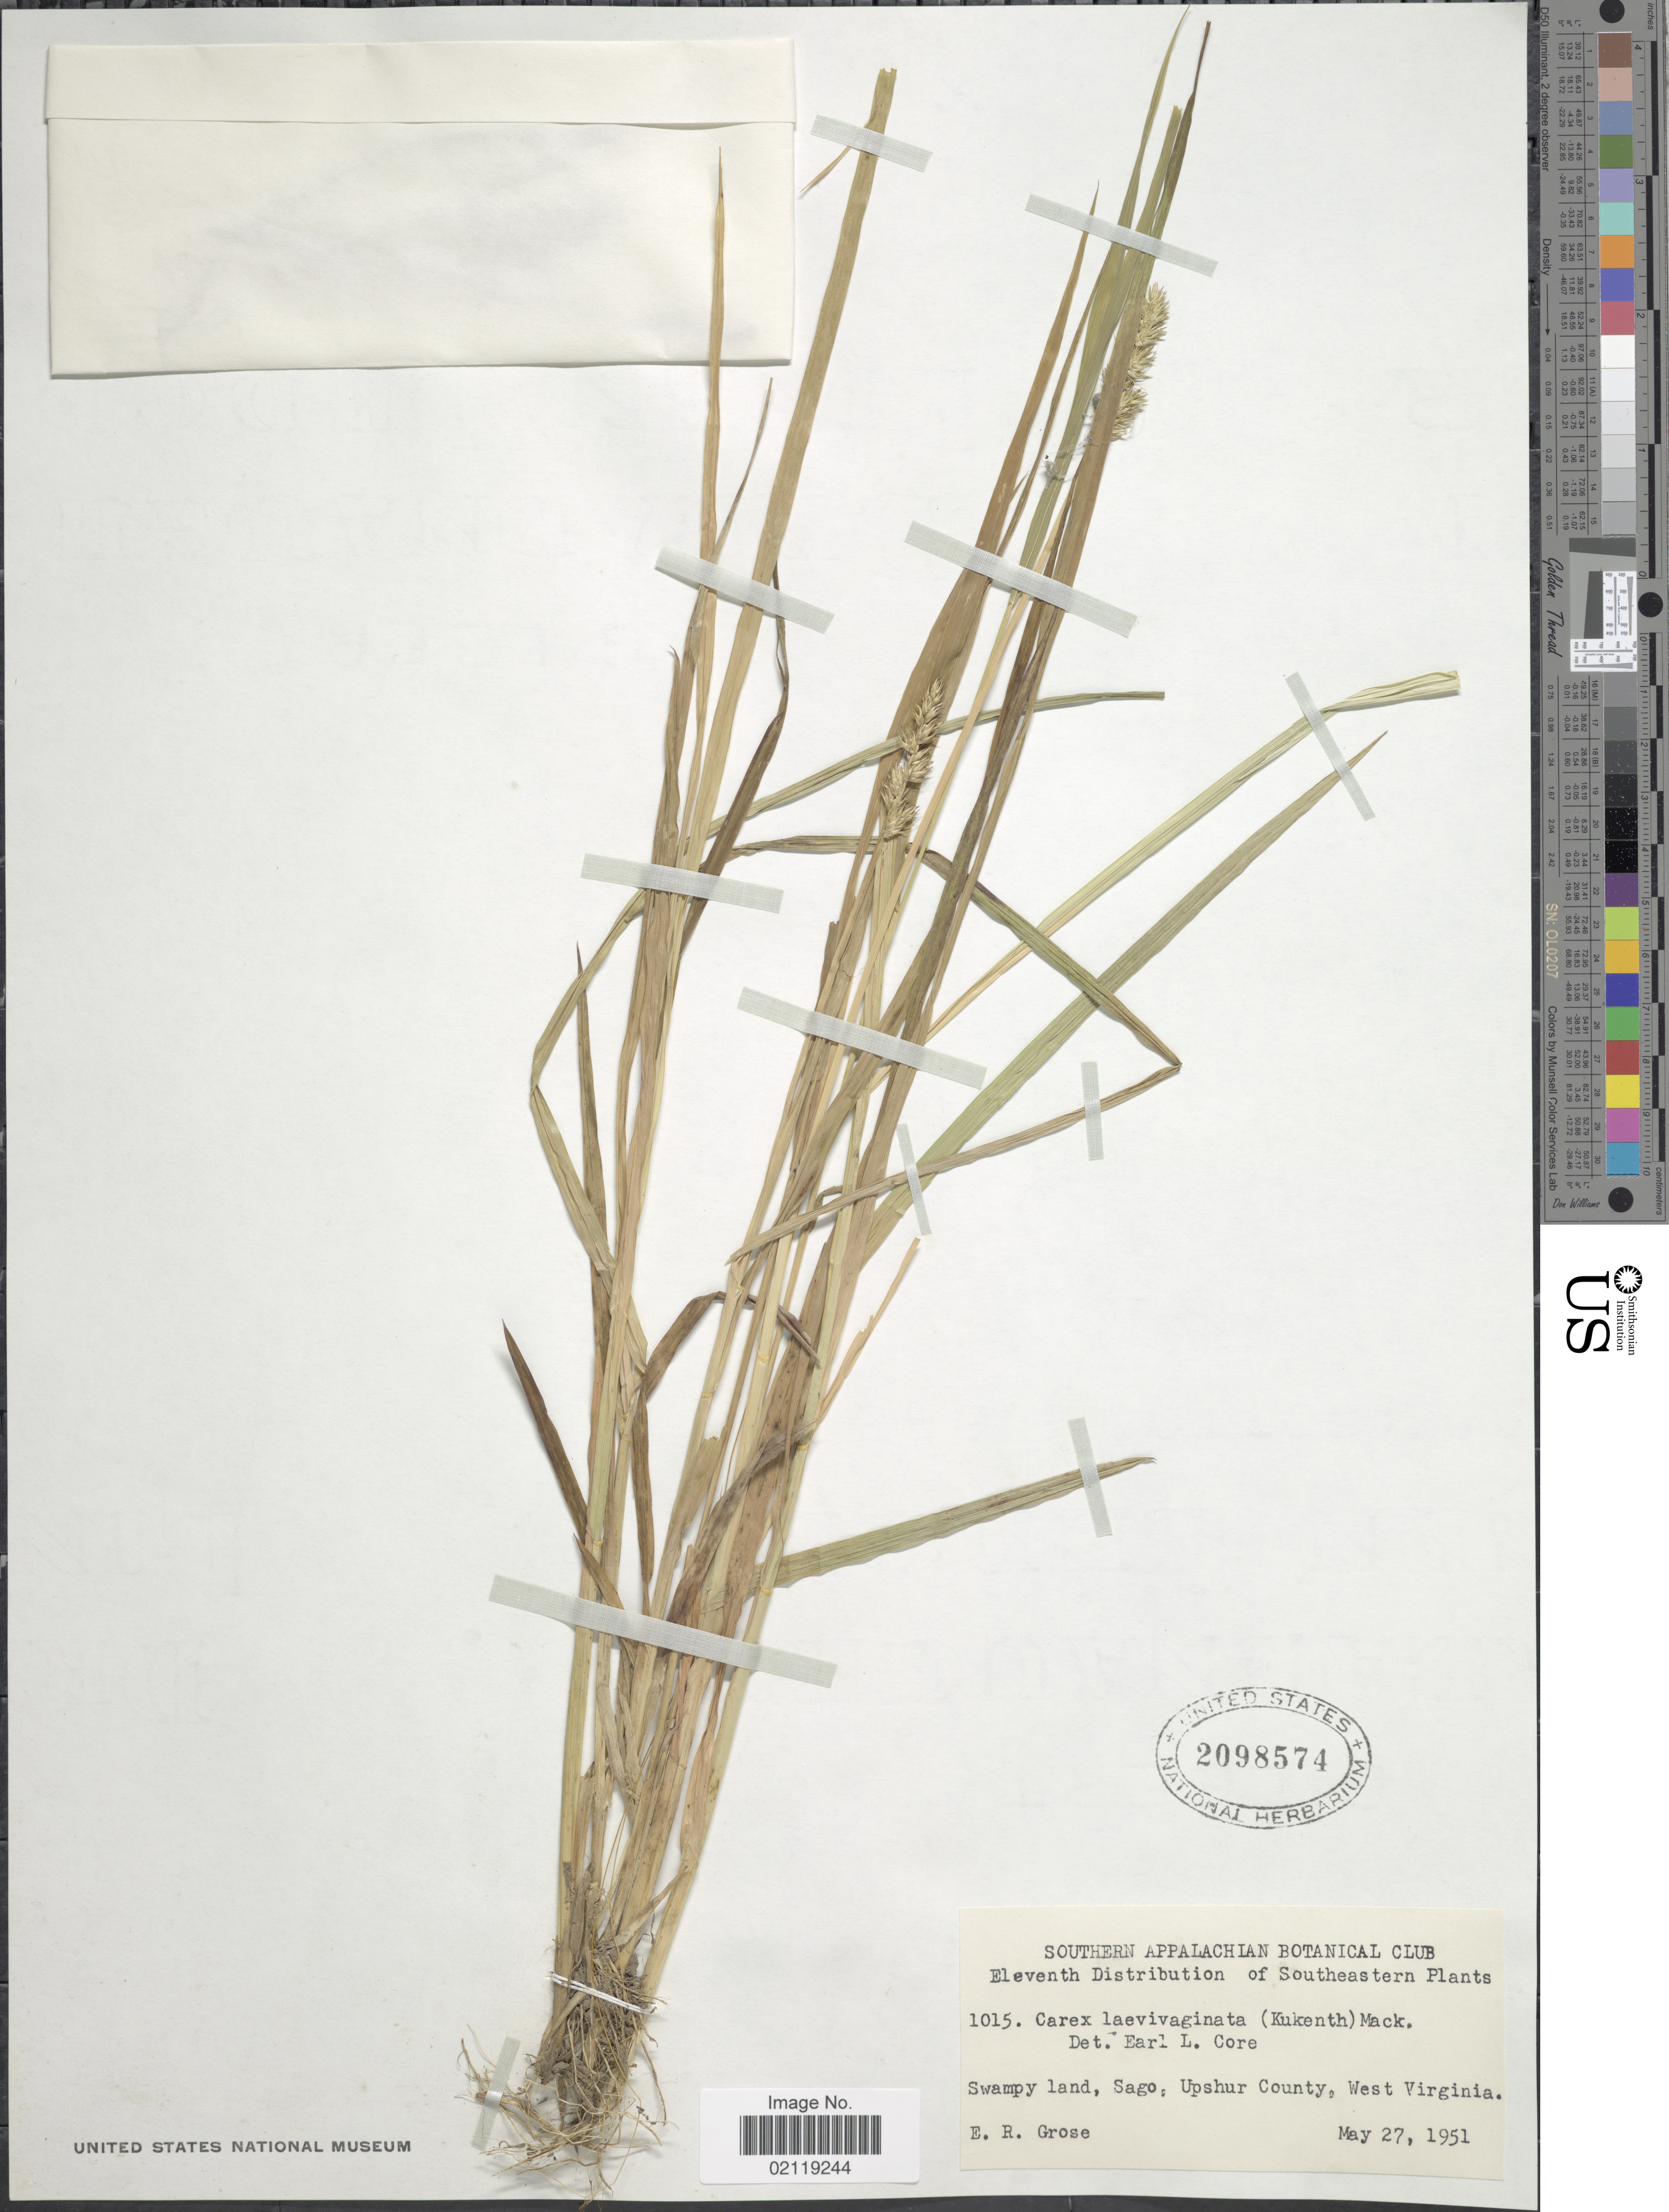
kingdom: Plantae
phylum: Tracheophyta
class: Liliopsida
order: Poales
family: Cyperaceae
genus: Carex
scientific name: Carex laevivaginata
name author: (Kük.) Mack.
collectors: E. Grose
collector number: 1015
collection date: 1951-05-27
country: United States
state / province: West Virginia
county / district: Upshur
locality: Southeastern. Swampy land, Sago, Upshur County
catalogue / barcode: US 2098574